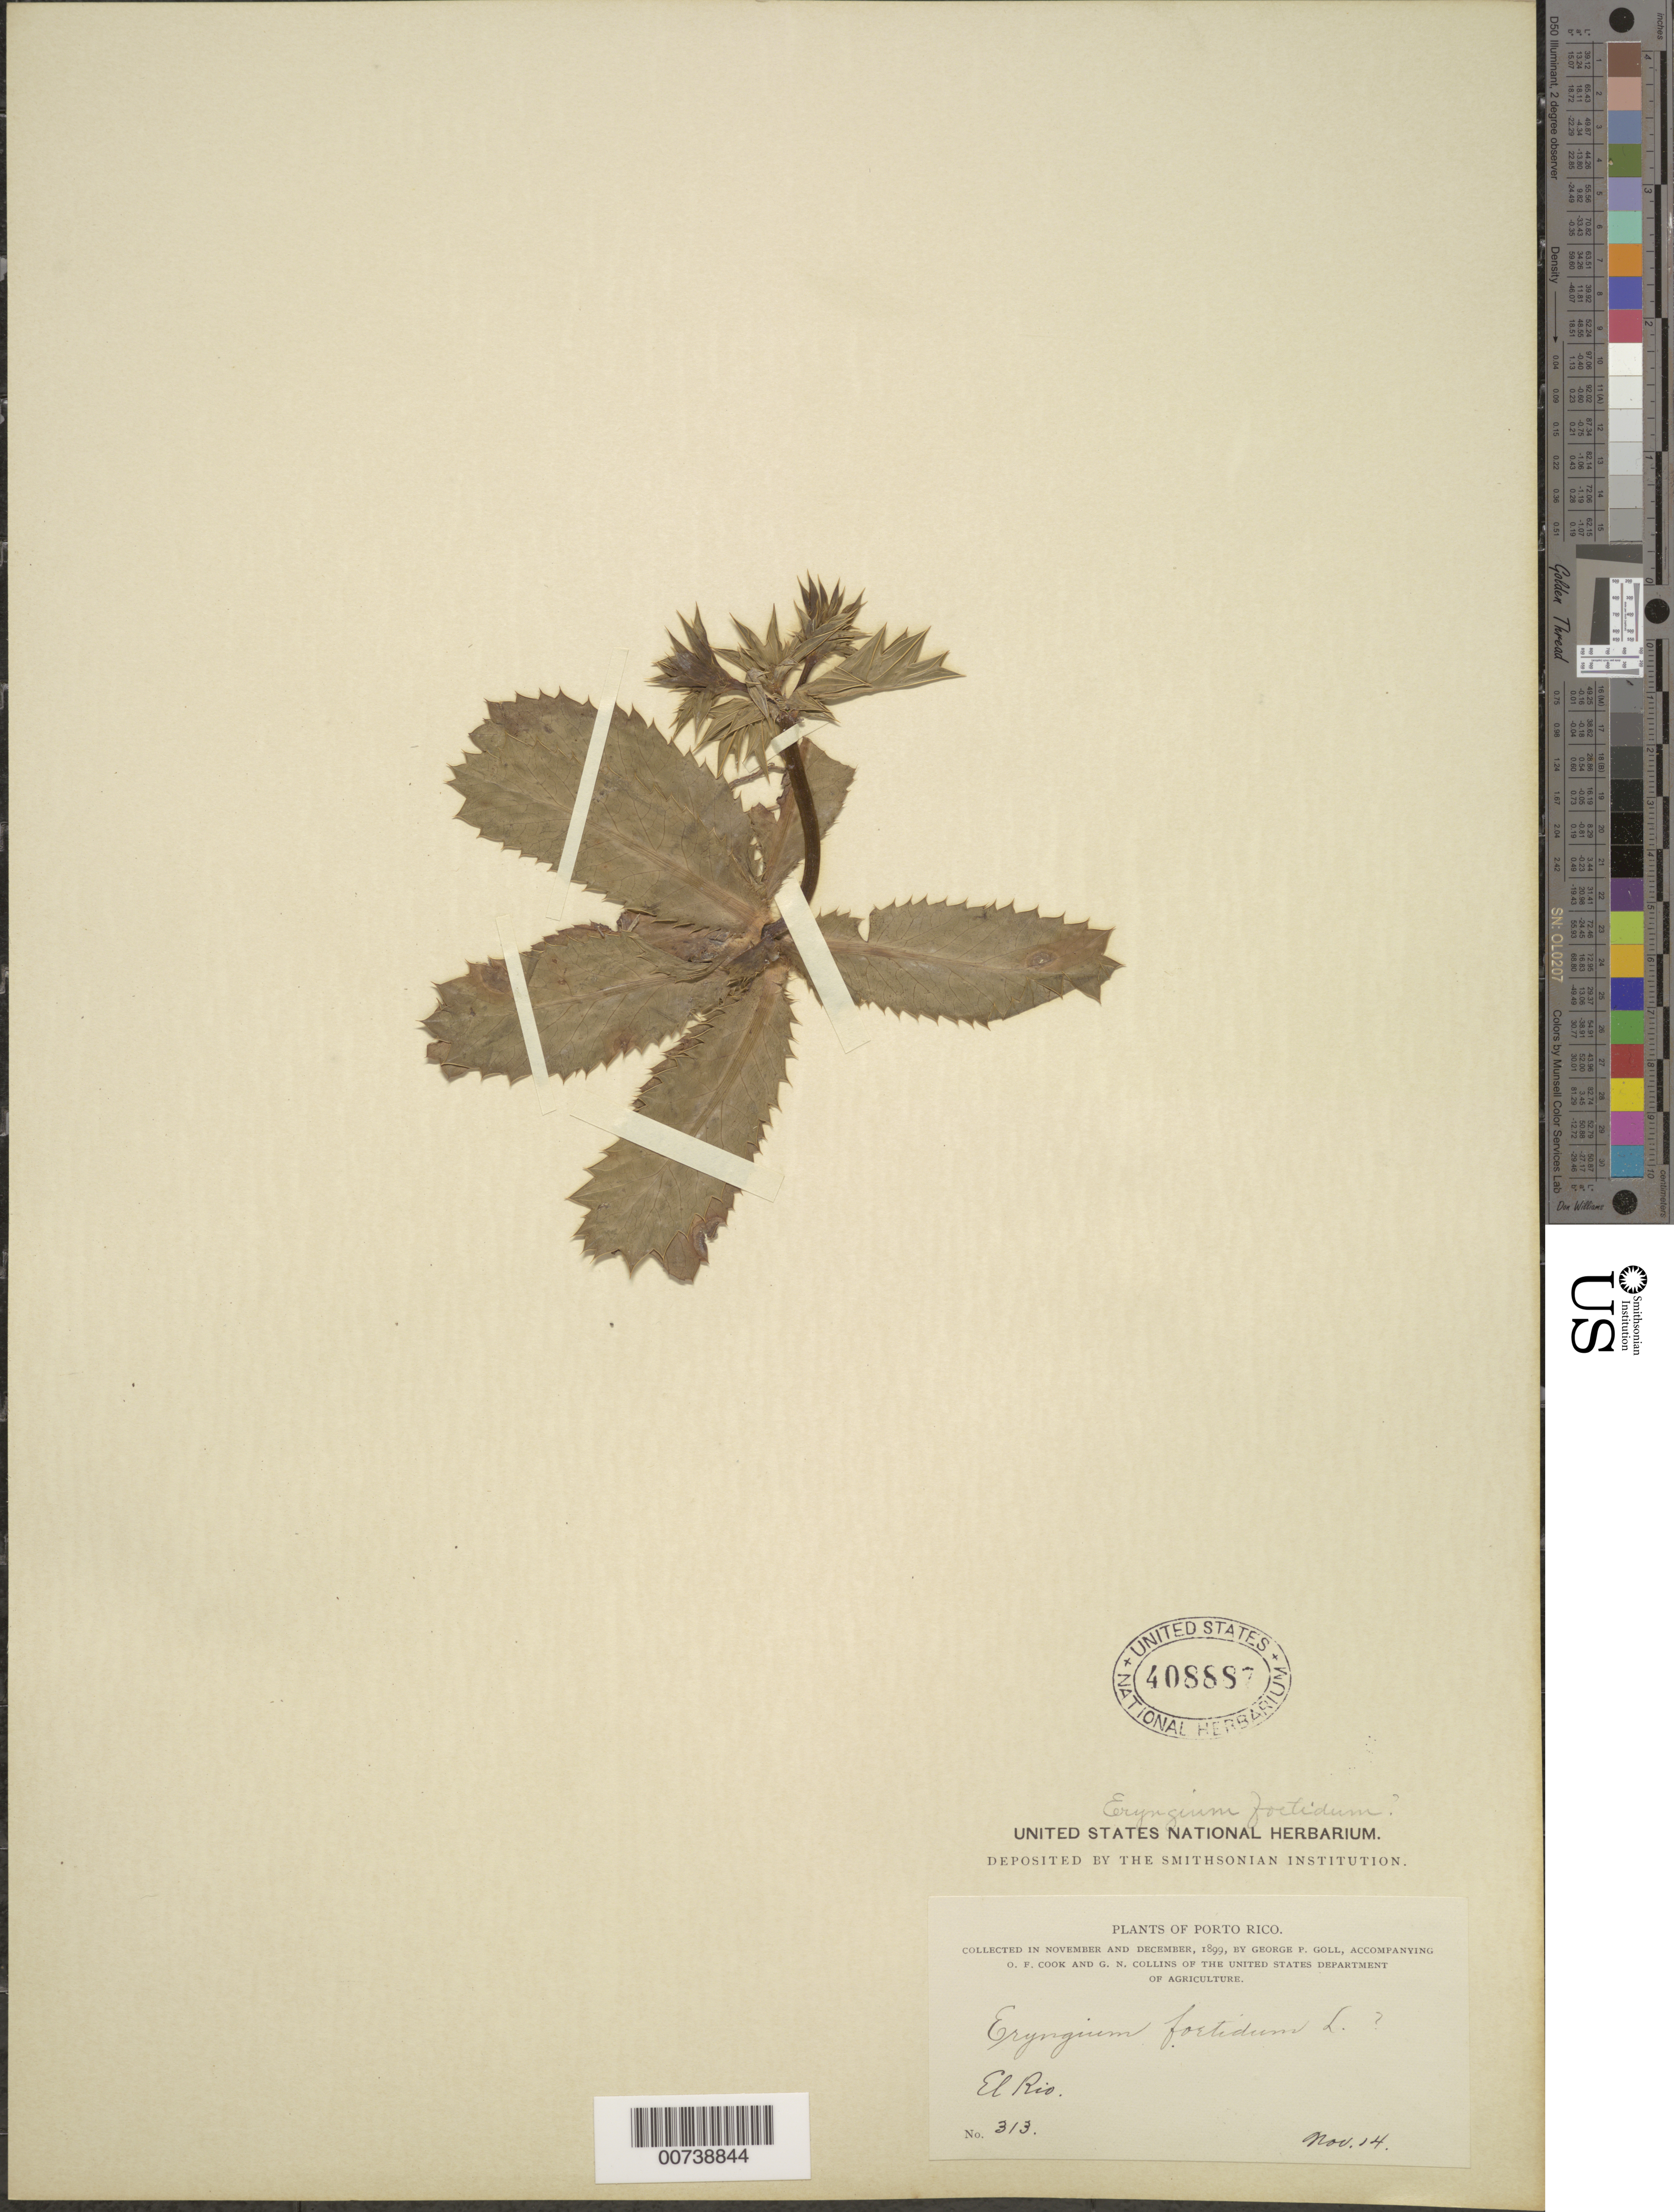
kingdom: Plantae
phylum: Tracheophyta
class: Magnoliopsida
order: Apiales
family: Apiaceae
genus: Eryngium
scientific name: Eryngium foetidum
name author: L.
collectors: G. Goll, O. F. Cook & G. N. Collins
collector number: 313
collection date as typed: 14 Nov 1899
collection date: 1899-11-14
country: Puerto Rico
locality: El Río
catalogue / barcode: US 408887